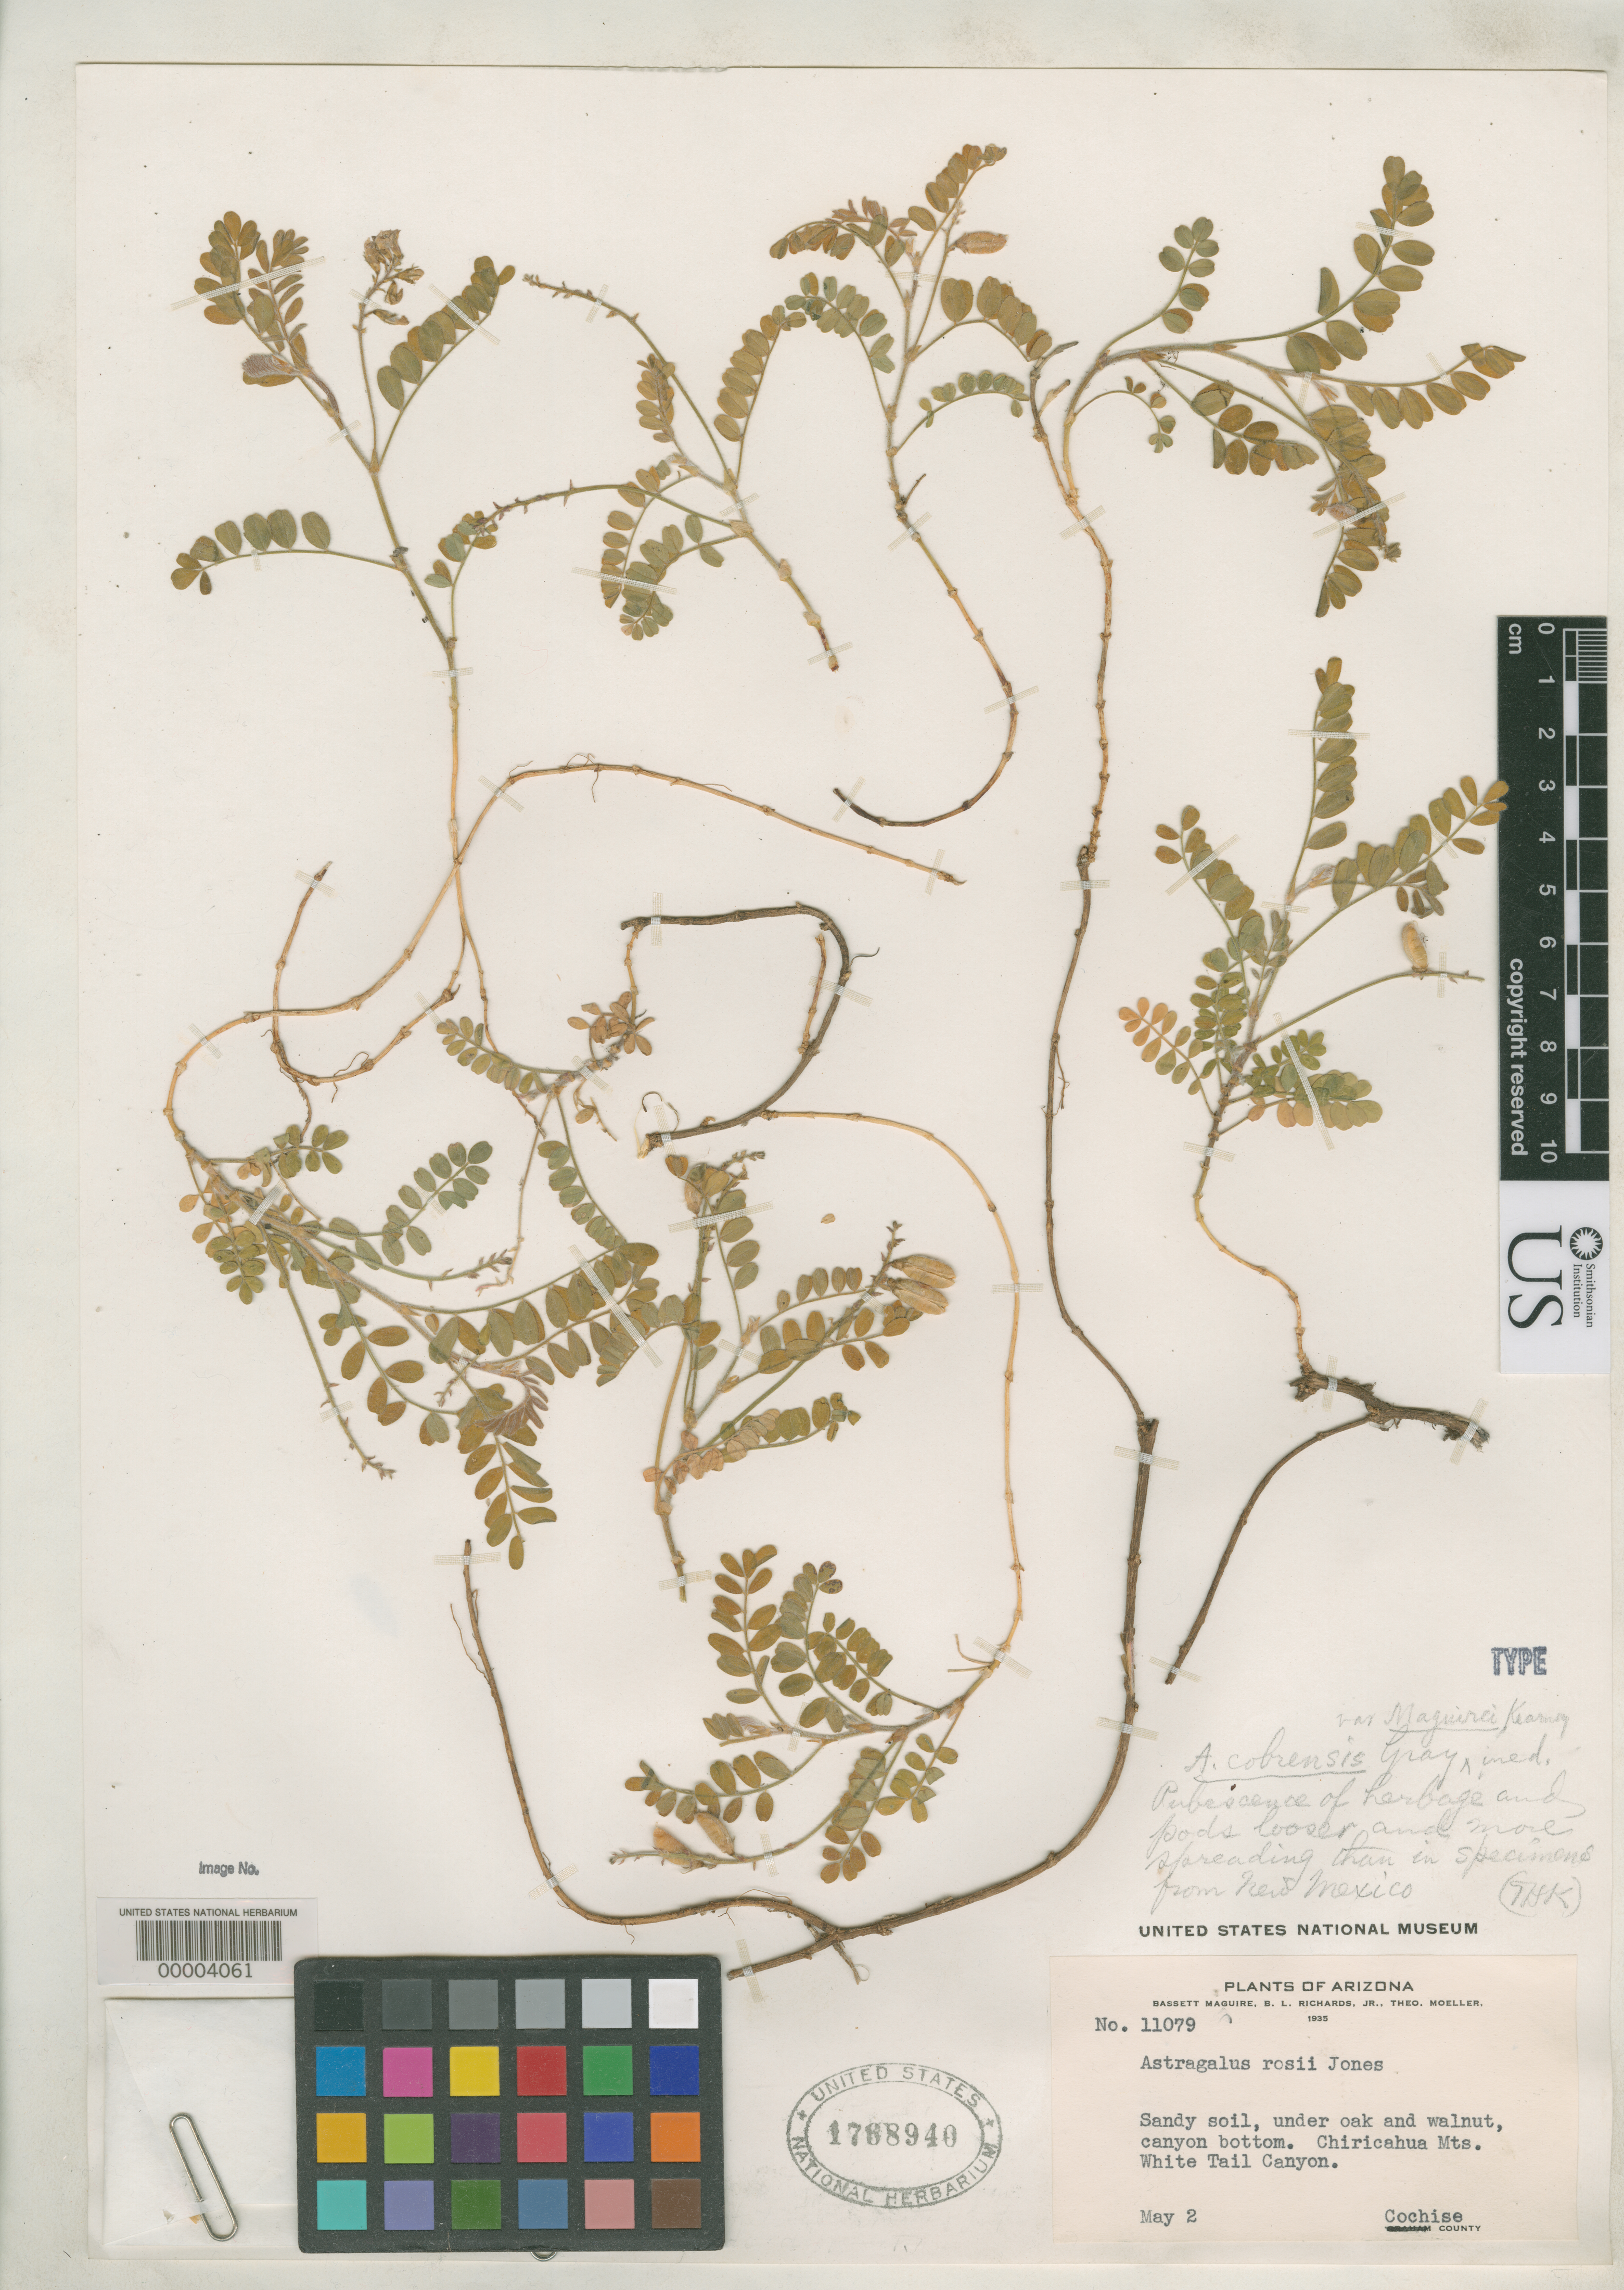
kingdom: Plantae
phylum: Tracheophyta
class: Magnoliopsida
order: Fabales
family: Fabaceae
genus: Astragalus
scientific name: Astragalus cobrensis var. maguirei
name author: Kearney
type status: Holotype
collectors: B. Maguire, B. Richards & T. Moeller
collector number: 11079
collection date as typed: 02 May 1935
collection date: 1935-05-02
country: United States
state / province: Arizona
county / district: Cochise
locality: Chiricahua Mountains, White Tail Canyon.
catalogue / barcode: US 1768940